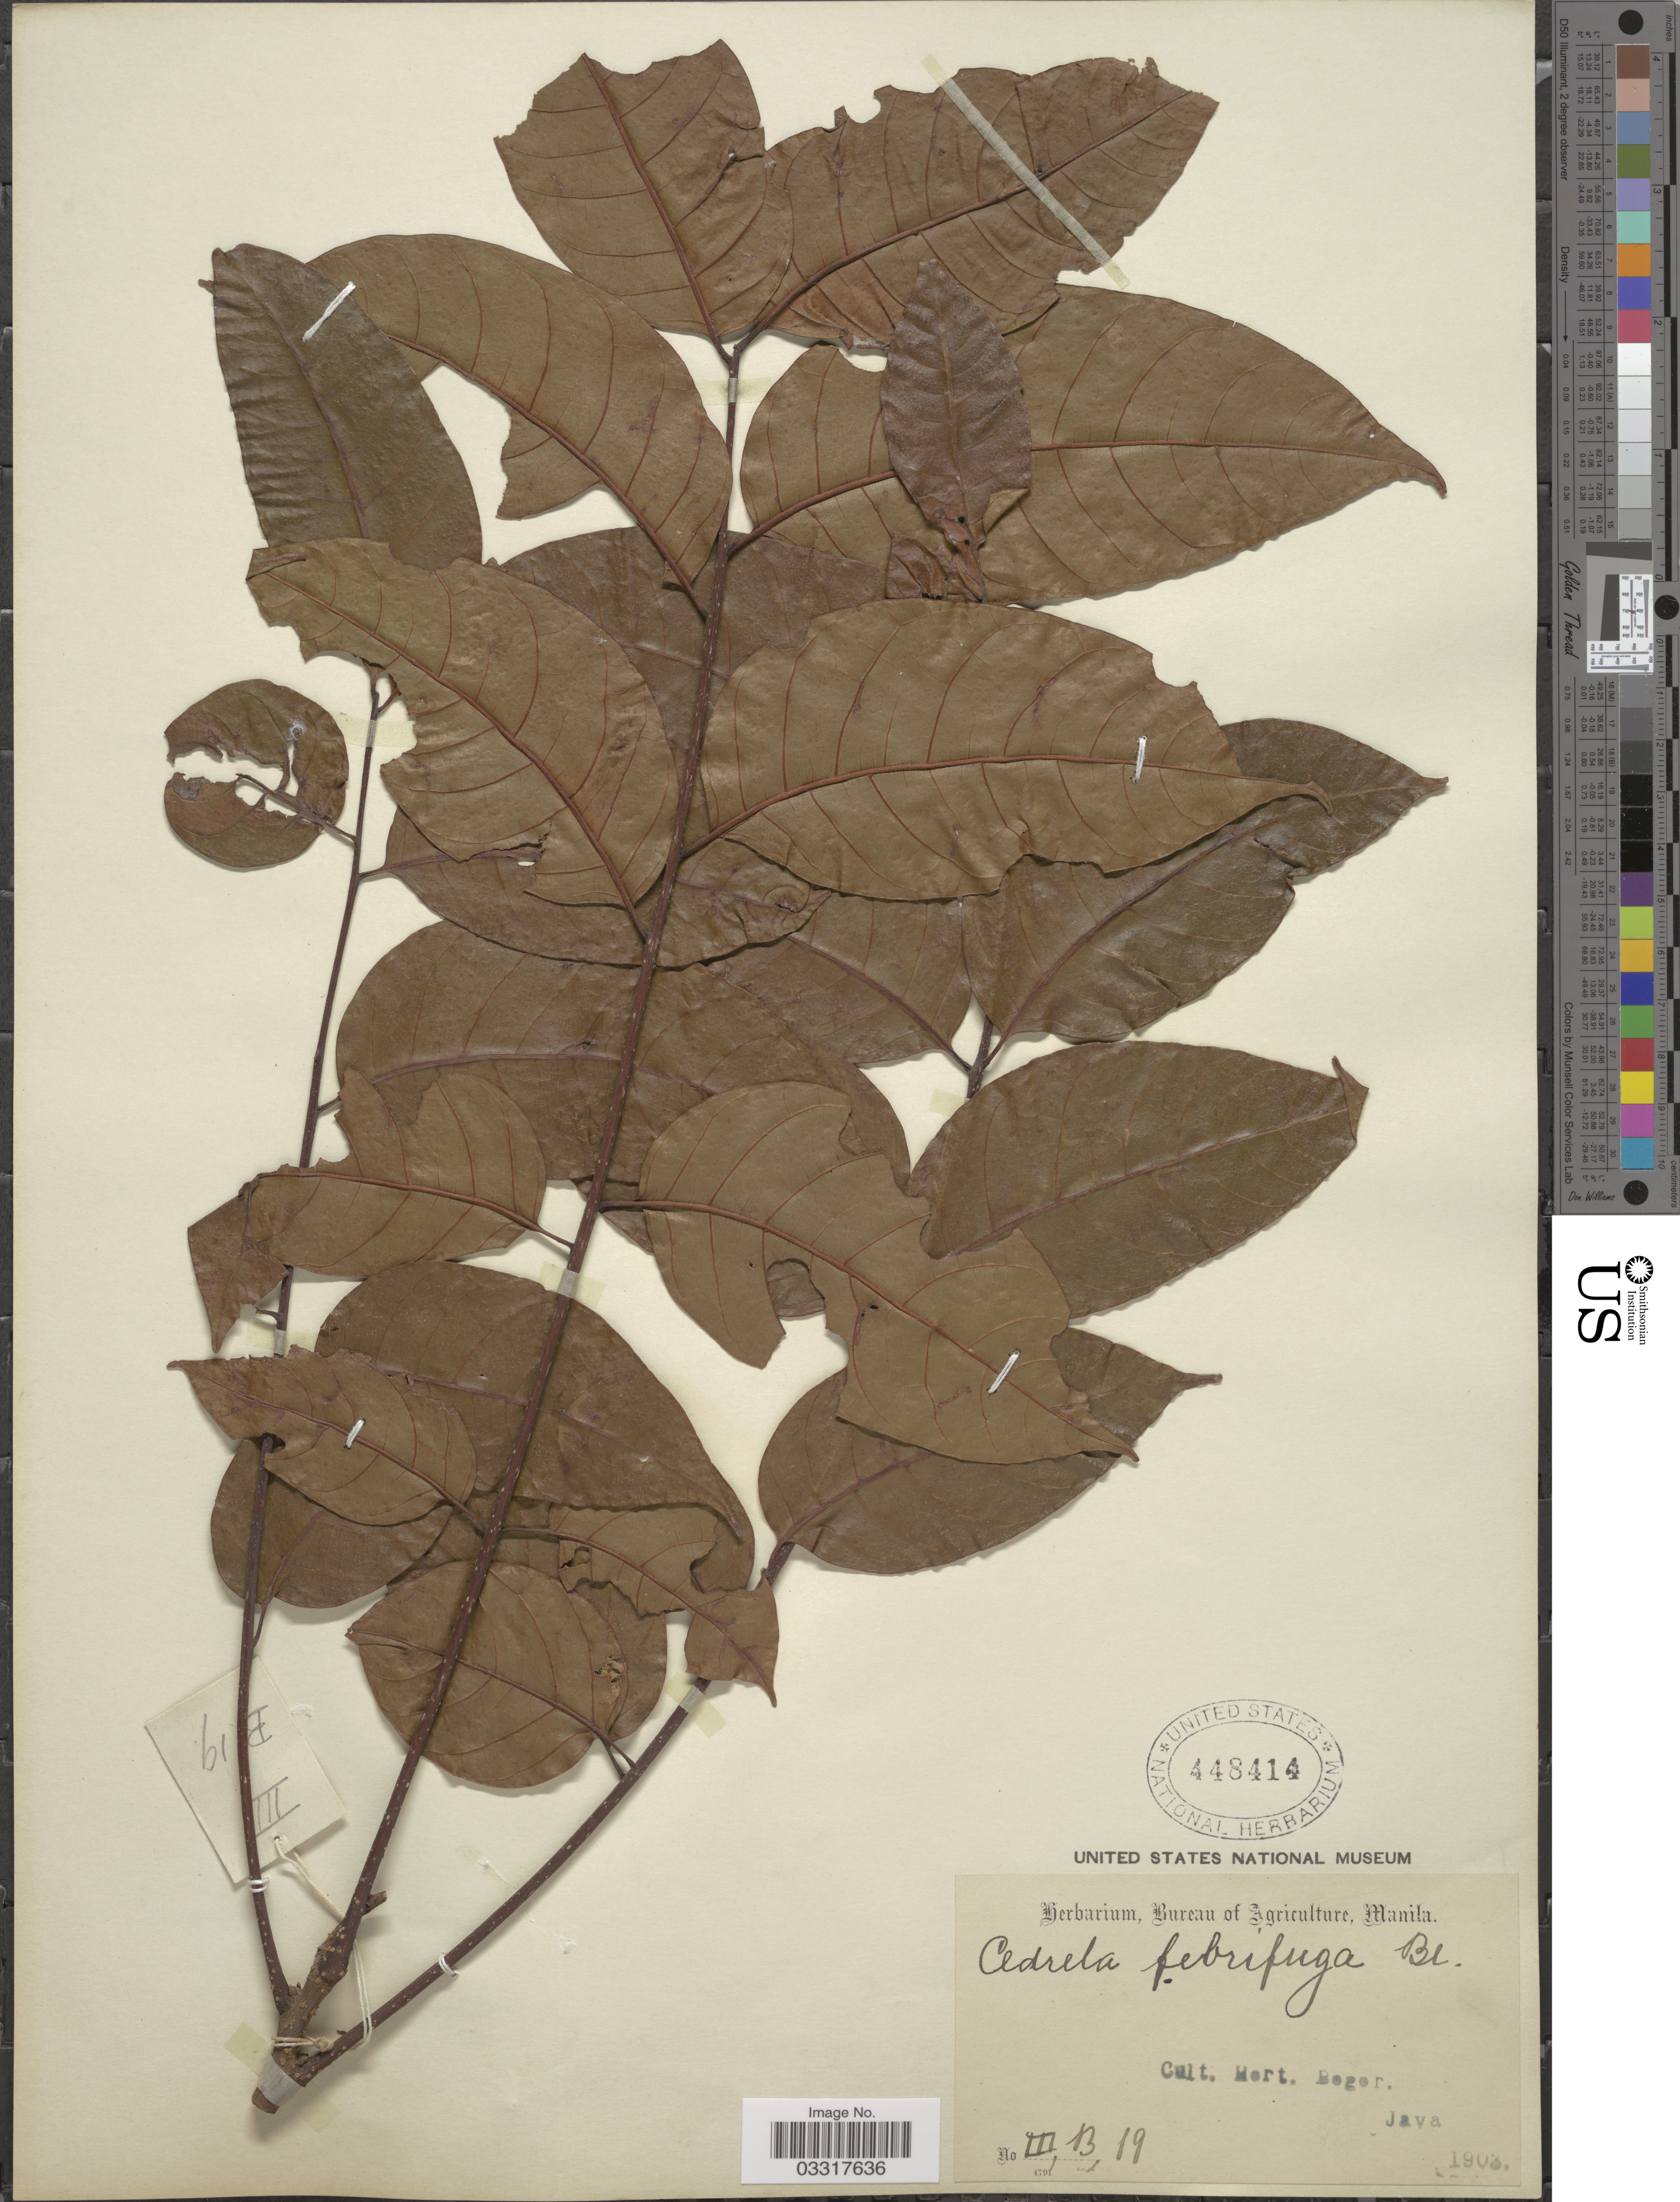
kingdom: Plantae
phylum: Tracheophyta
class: Magnoliopsida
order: Sapindales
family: Meliaceae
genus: Toona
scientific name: Toona sureni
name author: (Blume) Merr.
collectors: Ex herb. Bureau of Agriculture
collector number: III, B, 19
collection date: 1903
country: Indonesia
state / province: Java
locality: Cult. Hort. Bogor.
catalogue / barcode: US 448414